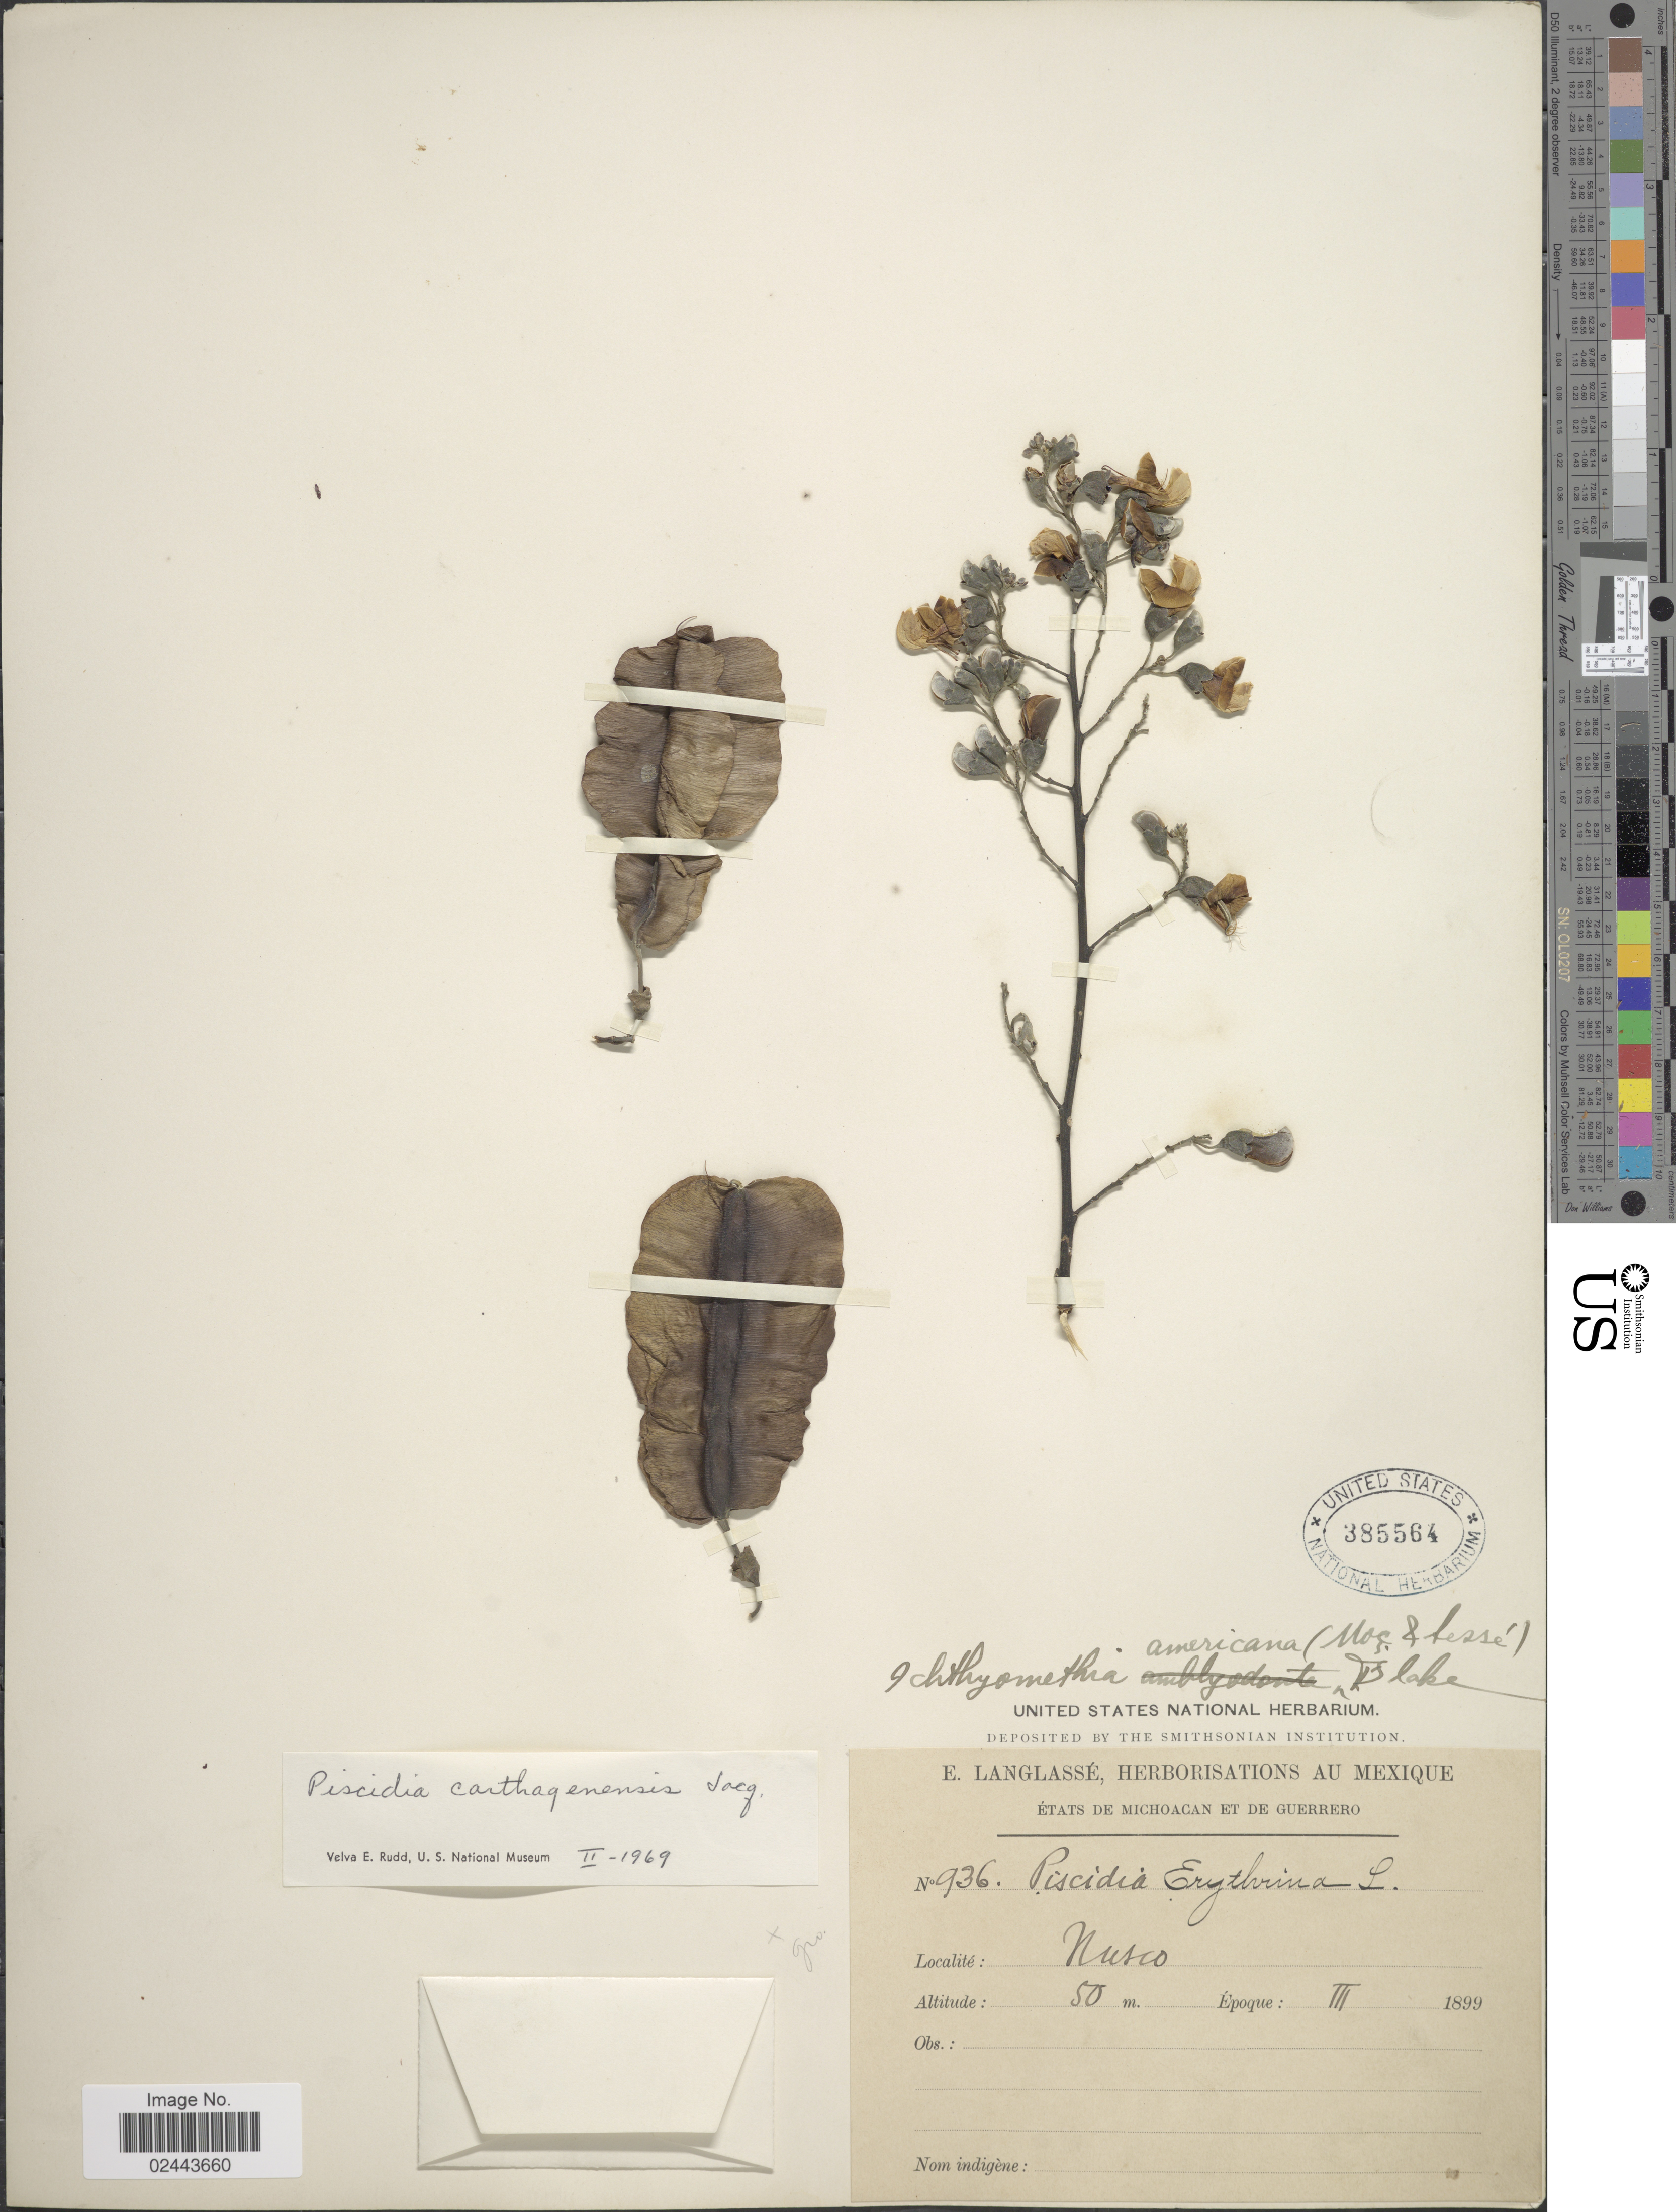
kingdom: Plantae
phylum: Tracheophyta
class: Magnoliopsida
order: Fabales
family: Fabaceae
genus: Piscidia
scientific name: Piscidia carthagenensis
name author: Jacq.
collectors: E. Langlassé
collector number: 936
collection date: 1899-03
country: Mexico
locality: Etats de Michoacan et de Guerrero, Nusco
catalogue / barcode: US 385564